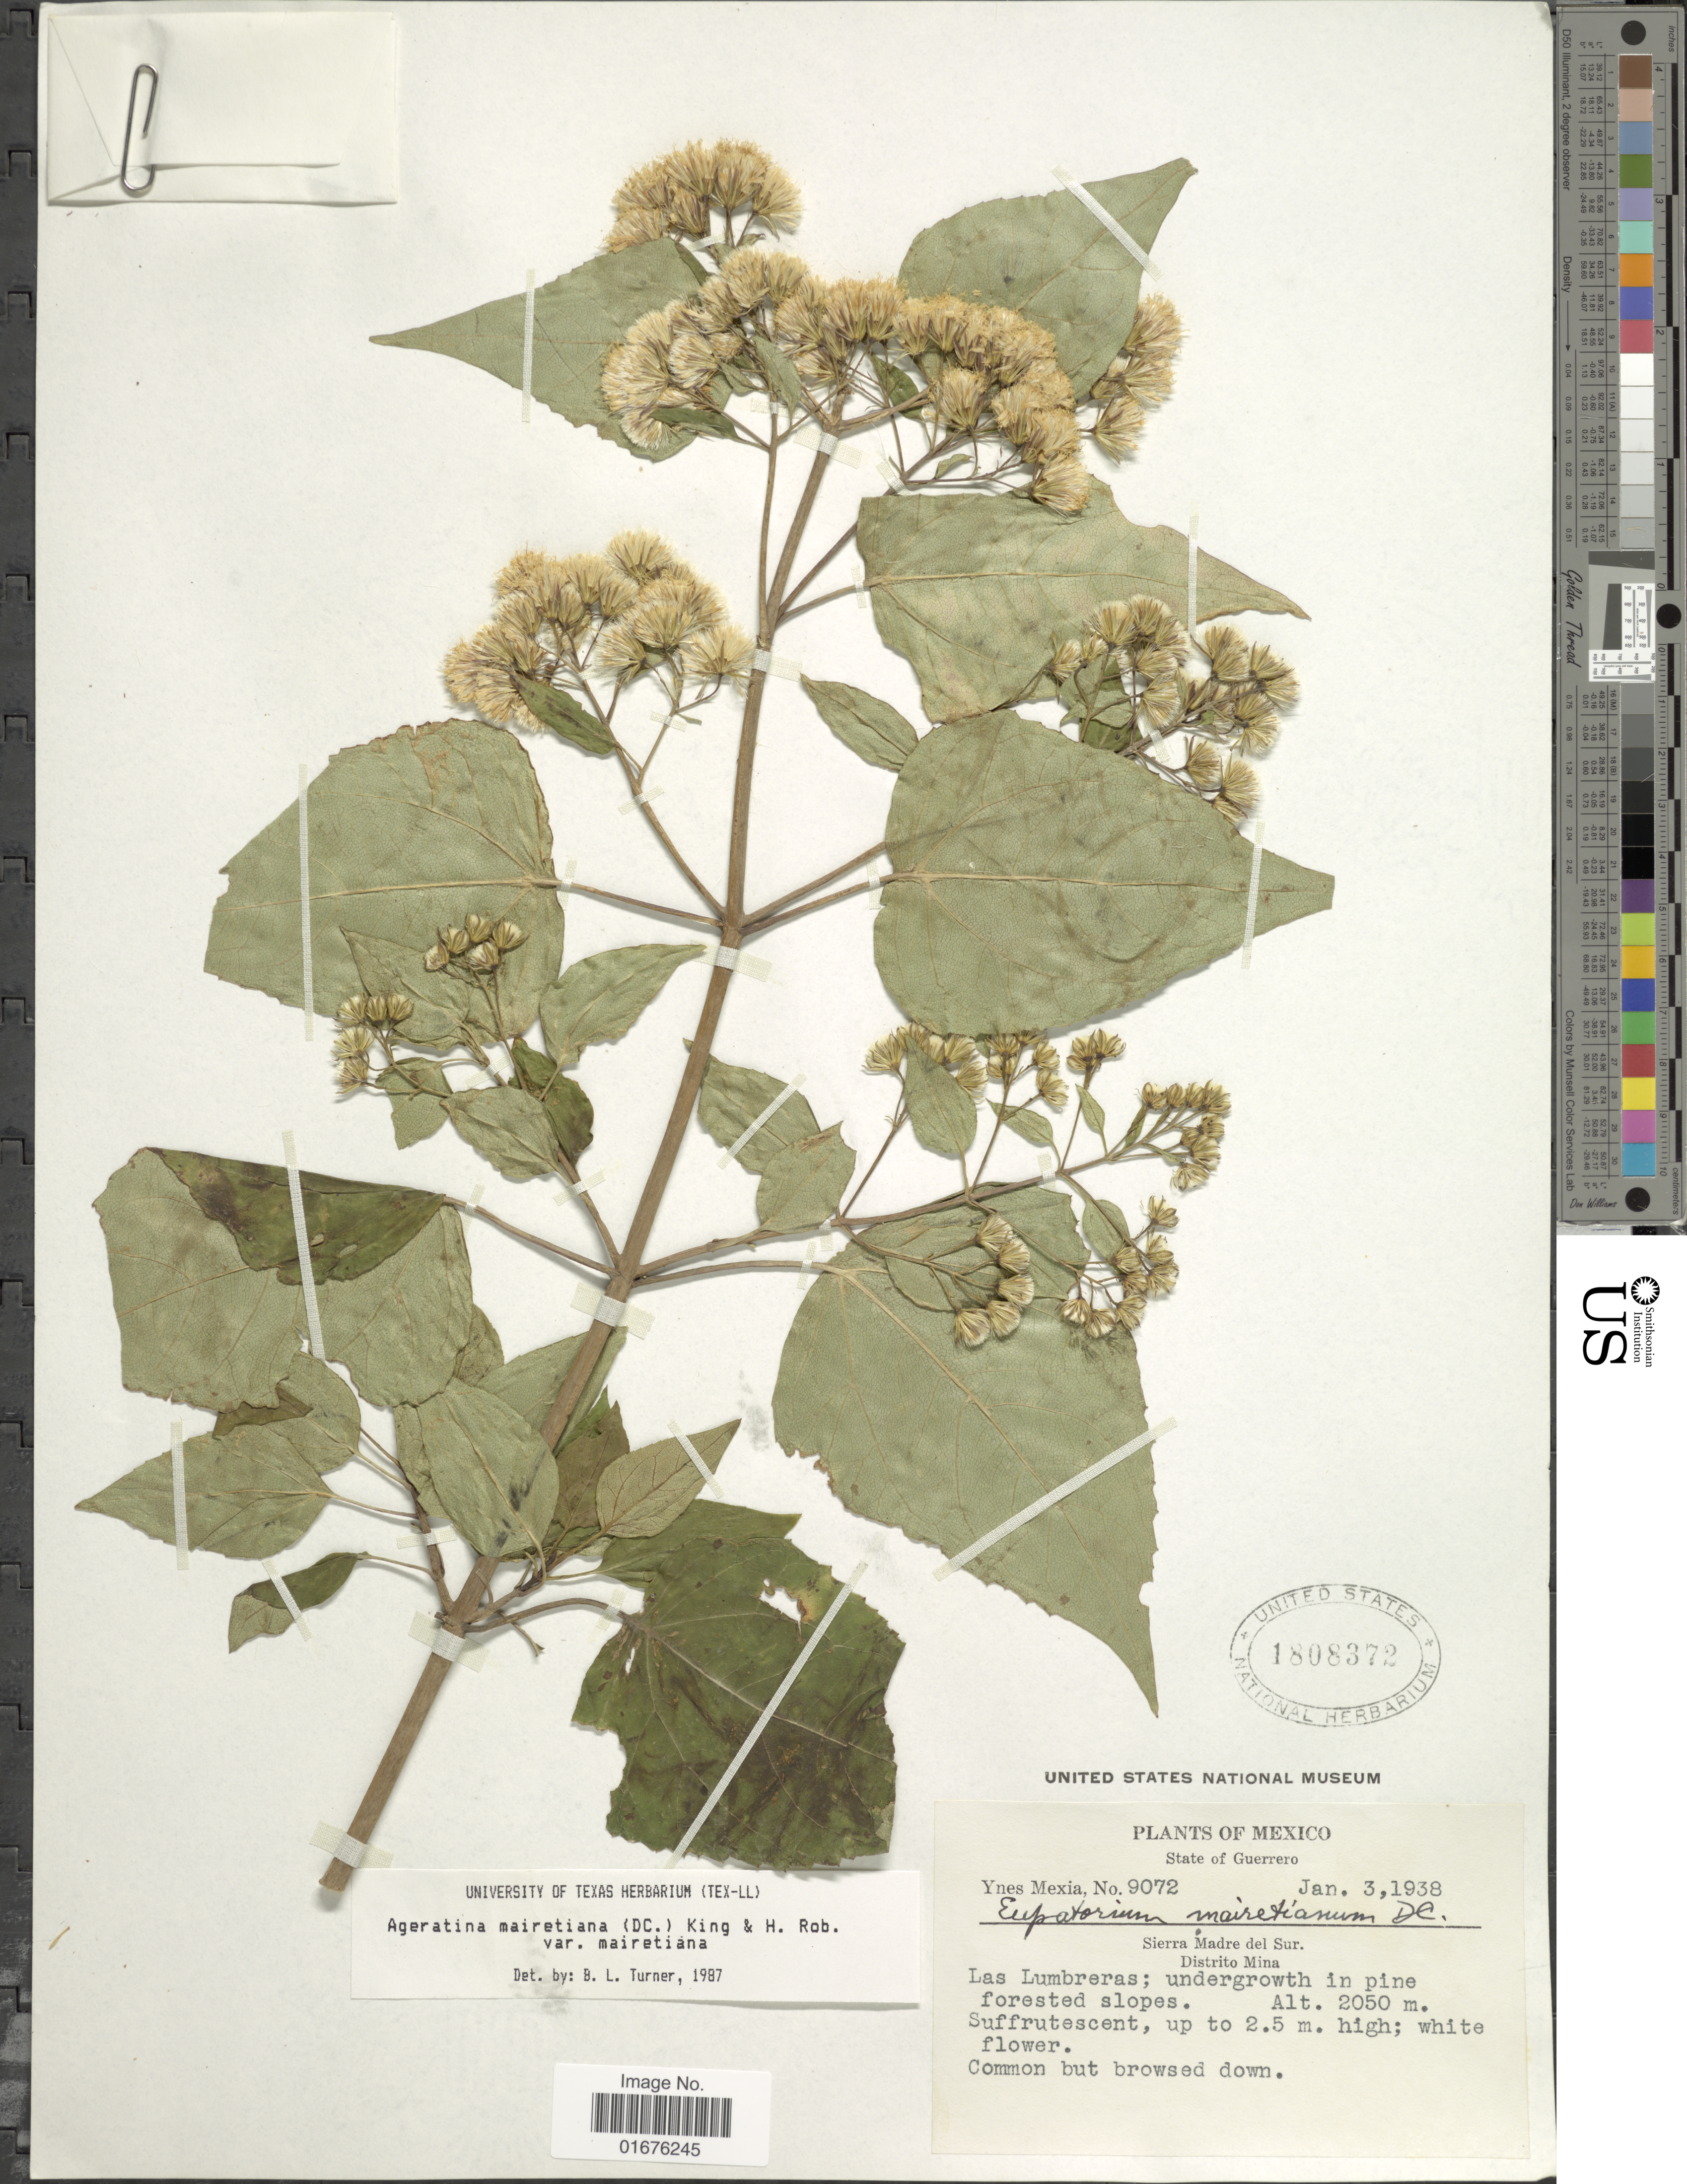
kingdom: Plantae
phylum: Tracheophyta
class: Magnoliopsida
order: Asterales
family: Asteraceae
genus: Ageratina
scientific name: Ageratina mairetiana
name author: (DC.) R.M. King & H. Rob.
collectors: Y. Mexia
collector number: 9072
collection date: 1938-01-03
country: Mexico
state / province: Guerrero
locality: Sierra del Madre del Sur. Distrito Mina, Las Lumbreras; undergrowth in pine forested slopes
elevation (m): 2050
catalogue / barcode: US 1808372